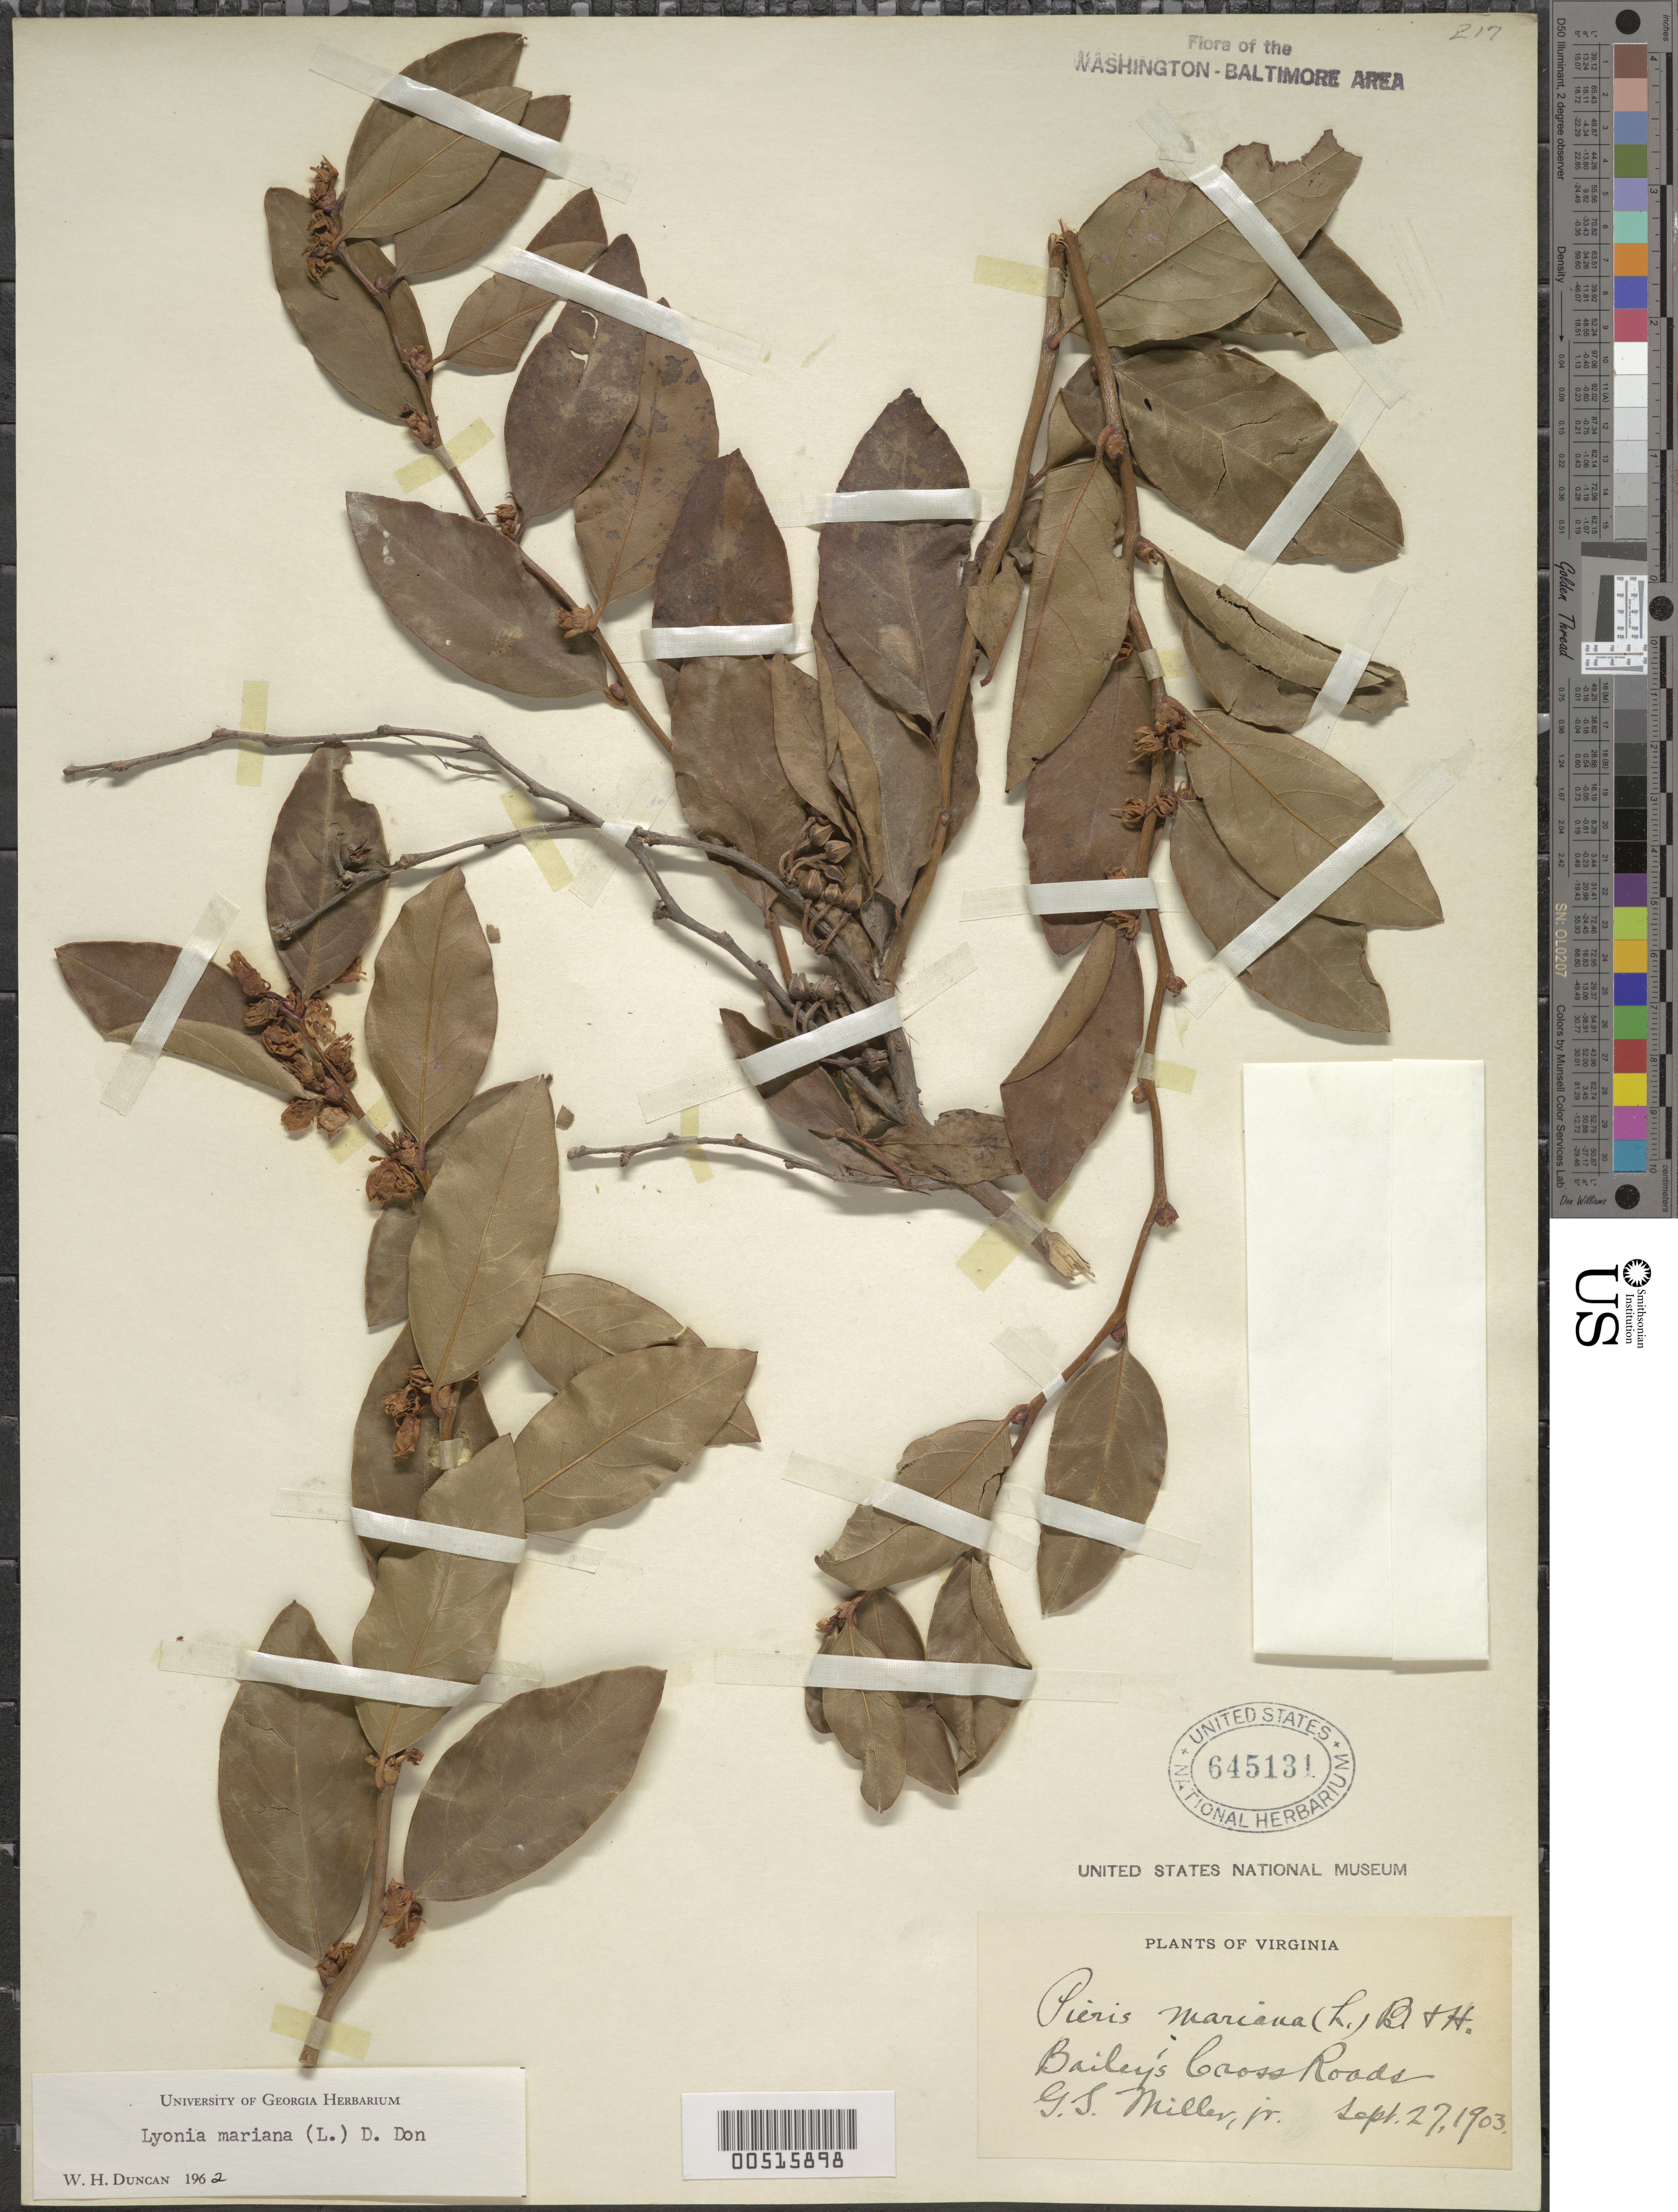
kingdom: Plantae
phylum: Tracheophyta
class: Magnoliopsida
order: Ericales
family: Ericaceae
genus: Lyonia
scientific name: Lyonia mariana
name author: (L.) D. Don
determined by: Duncan, W. H.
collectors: G. S. Miller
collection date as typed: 27 Sep 1903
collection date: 1903-09-27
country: United States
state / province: Virginia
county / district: Fairfax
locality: Bailey's Cross Roads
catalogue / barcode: US 645131